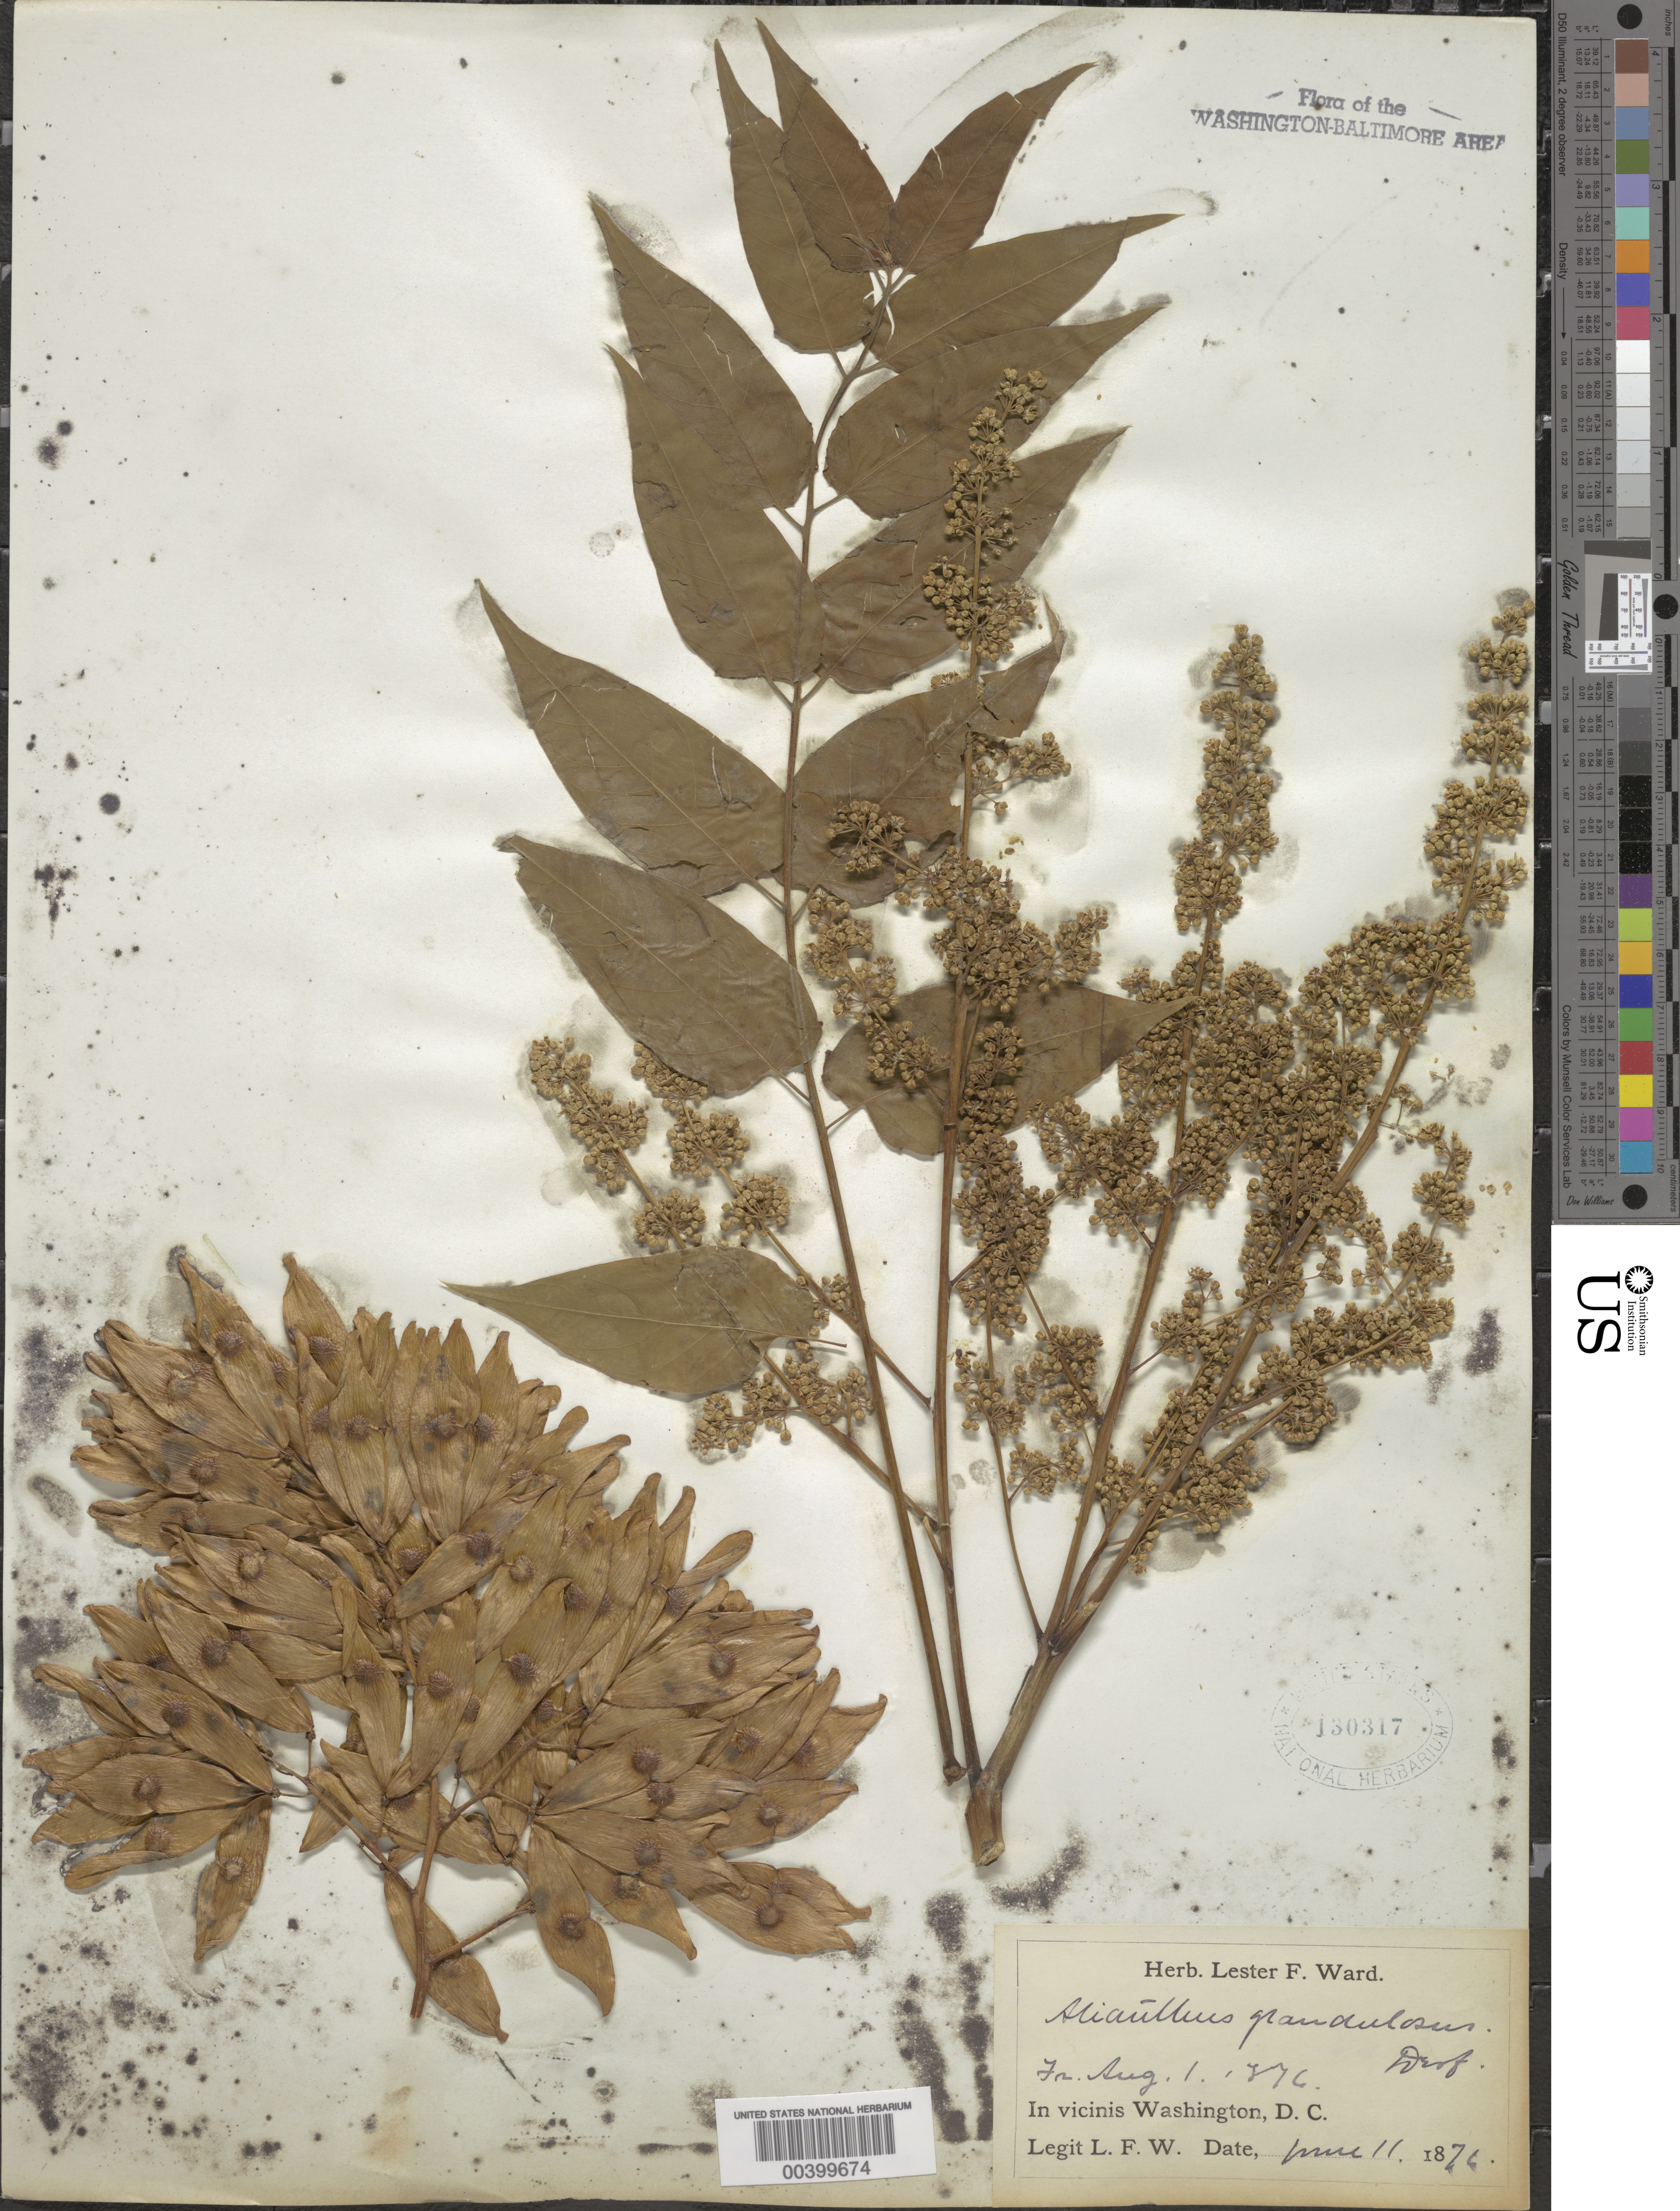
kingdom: Plantae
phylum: Tracheophyta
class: Magnoliopsida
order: Sapindales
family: Simaroubaceae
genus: Ailanthus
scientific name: Ailanthus altissima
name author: (Mill.) Swingle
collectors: L. F. Ward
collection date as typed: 11 Jun 1876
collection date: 1876-06-11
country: United States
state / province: District of Columbia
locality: Washington DC area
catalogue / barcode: US 130317